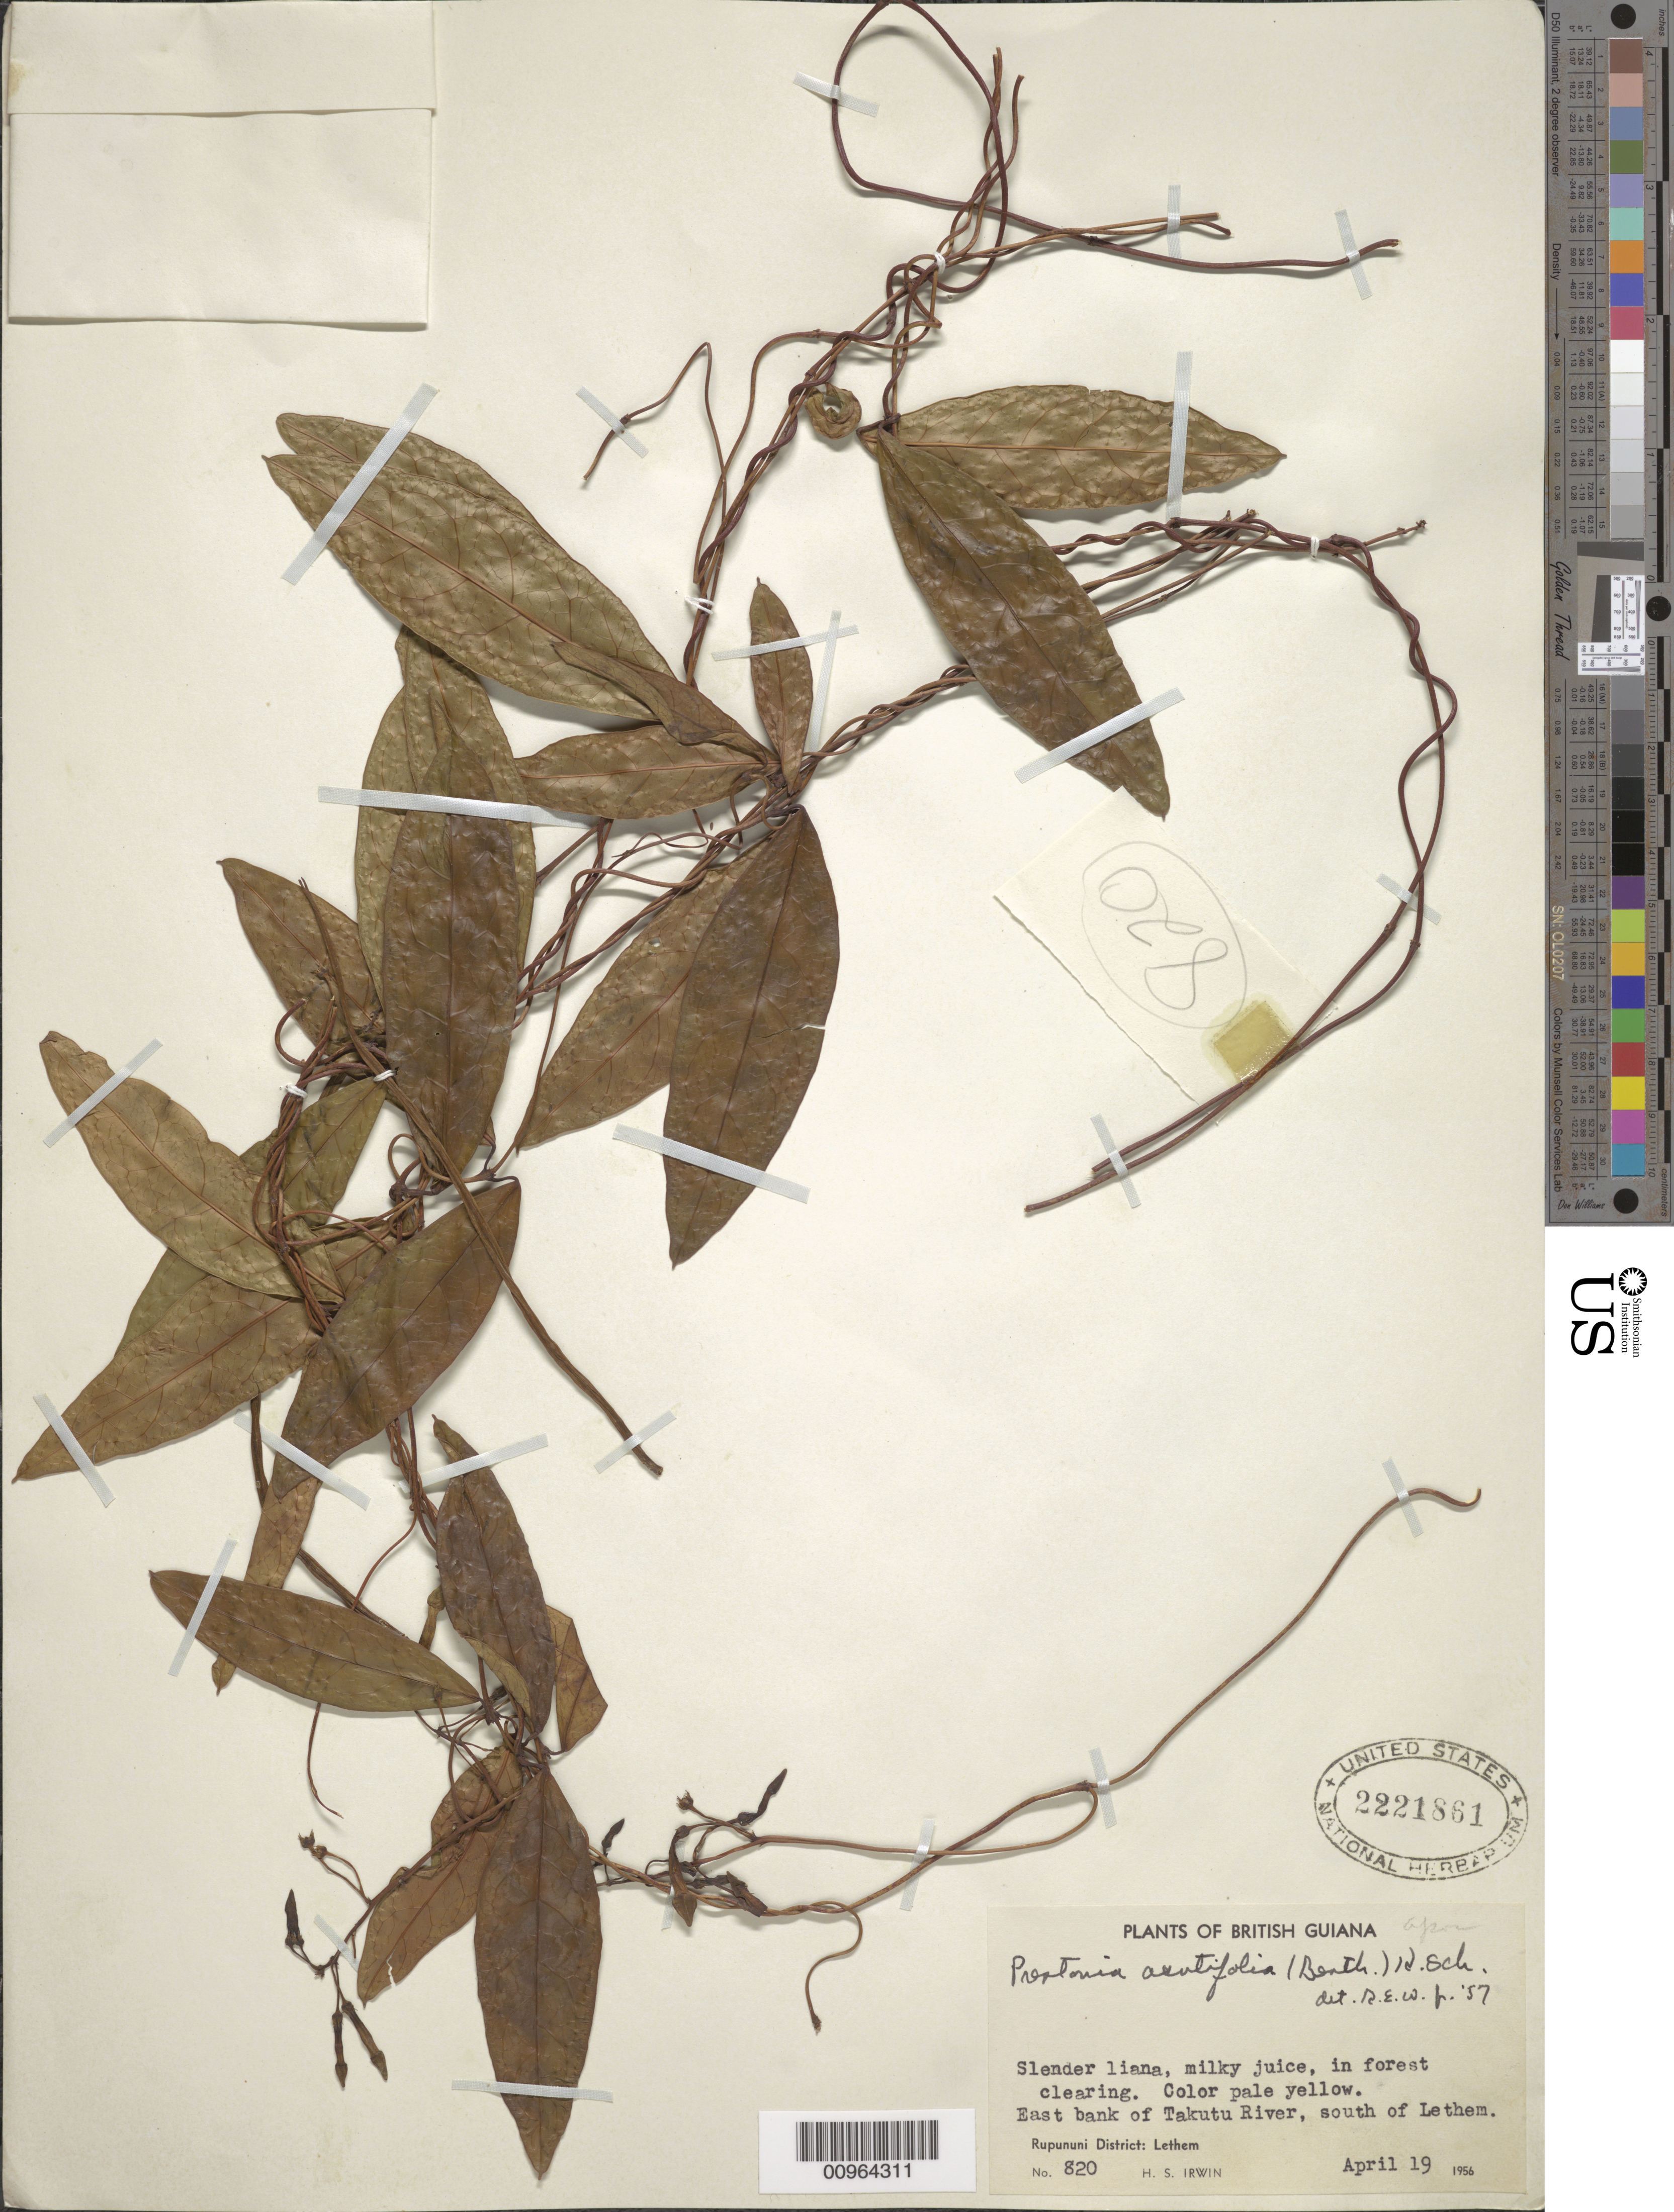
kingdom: Plantae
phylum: Tracheophyta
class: Magnoliopsida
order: Gentianales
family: Apocynaceae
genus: Prestonia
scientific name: Prestonia acutifolia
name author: (Benth. & Müll. Arg.) K. Schum.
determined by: Fries, R. E.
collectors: H. Irwin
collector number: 820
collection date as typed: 19-Apr-56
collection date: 1956-04-19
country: Guyana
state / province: U. Takutu-U. Essequibo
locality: Lethem, S. of, east bank of Takutu R., Rupununi Dist.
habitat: Forest clearing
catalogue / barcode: US 2221861